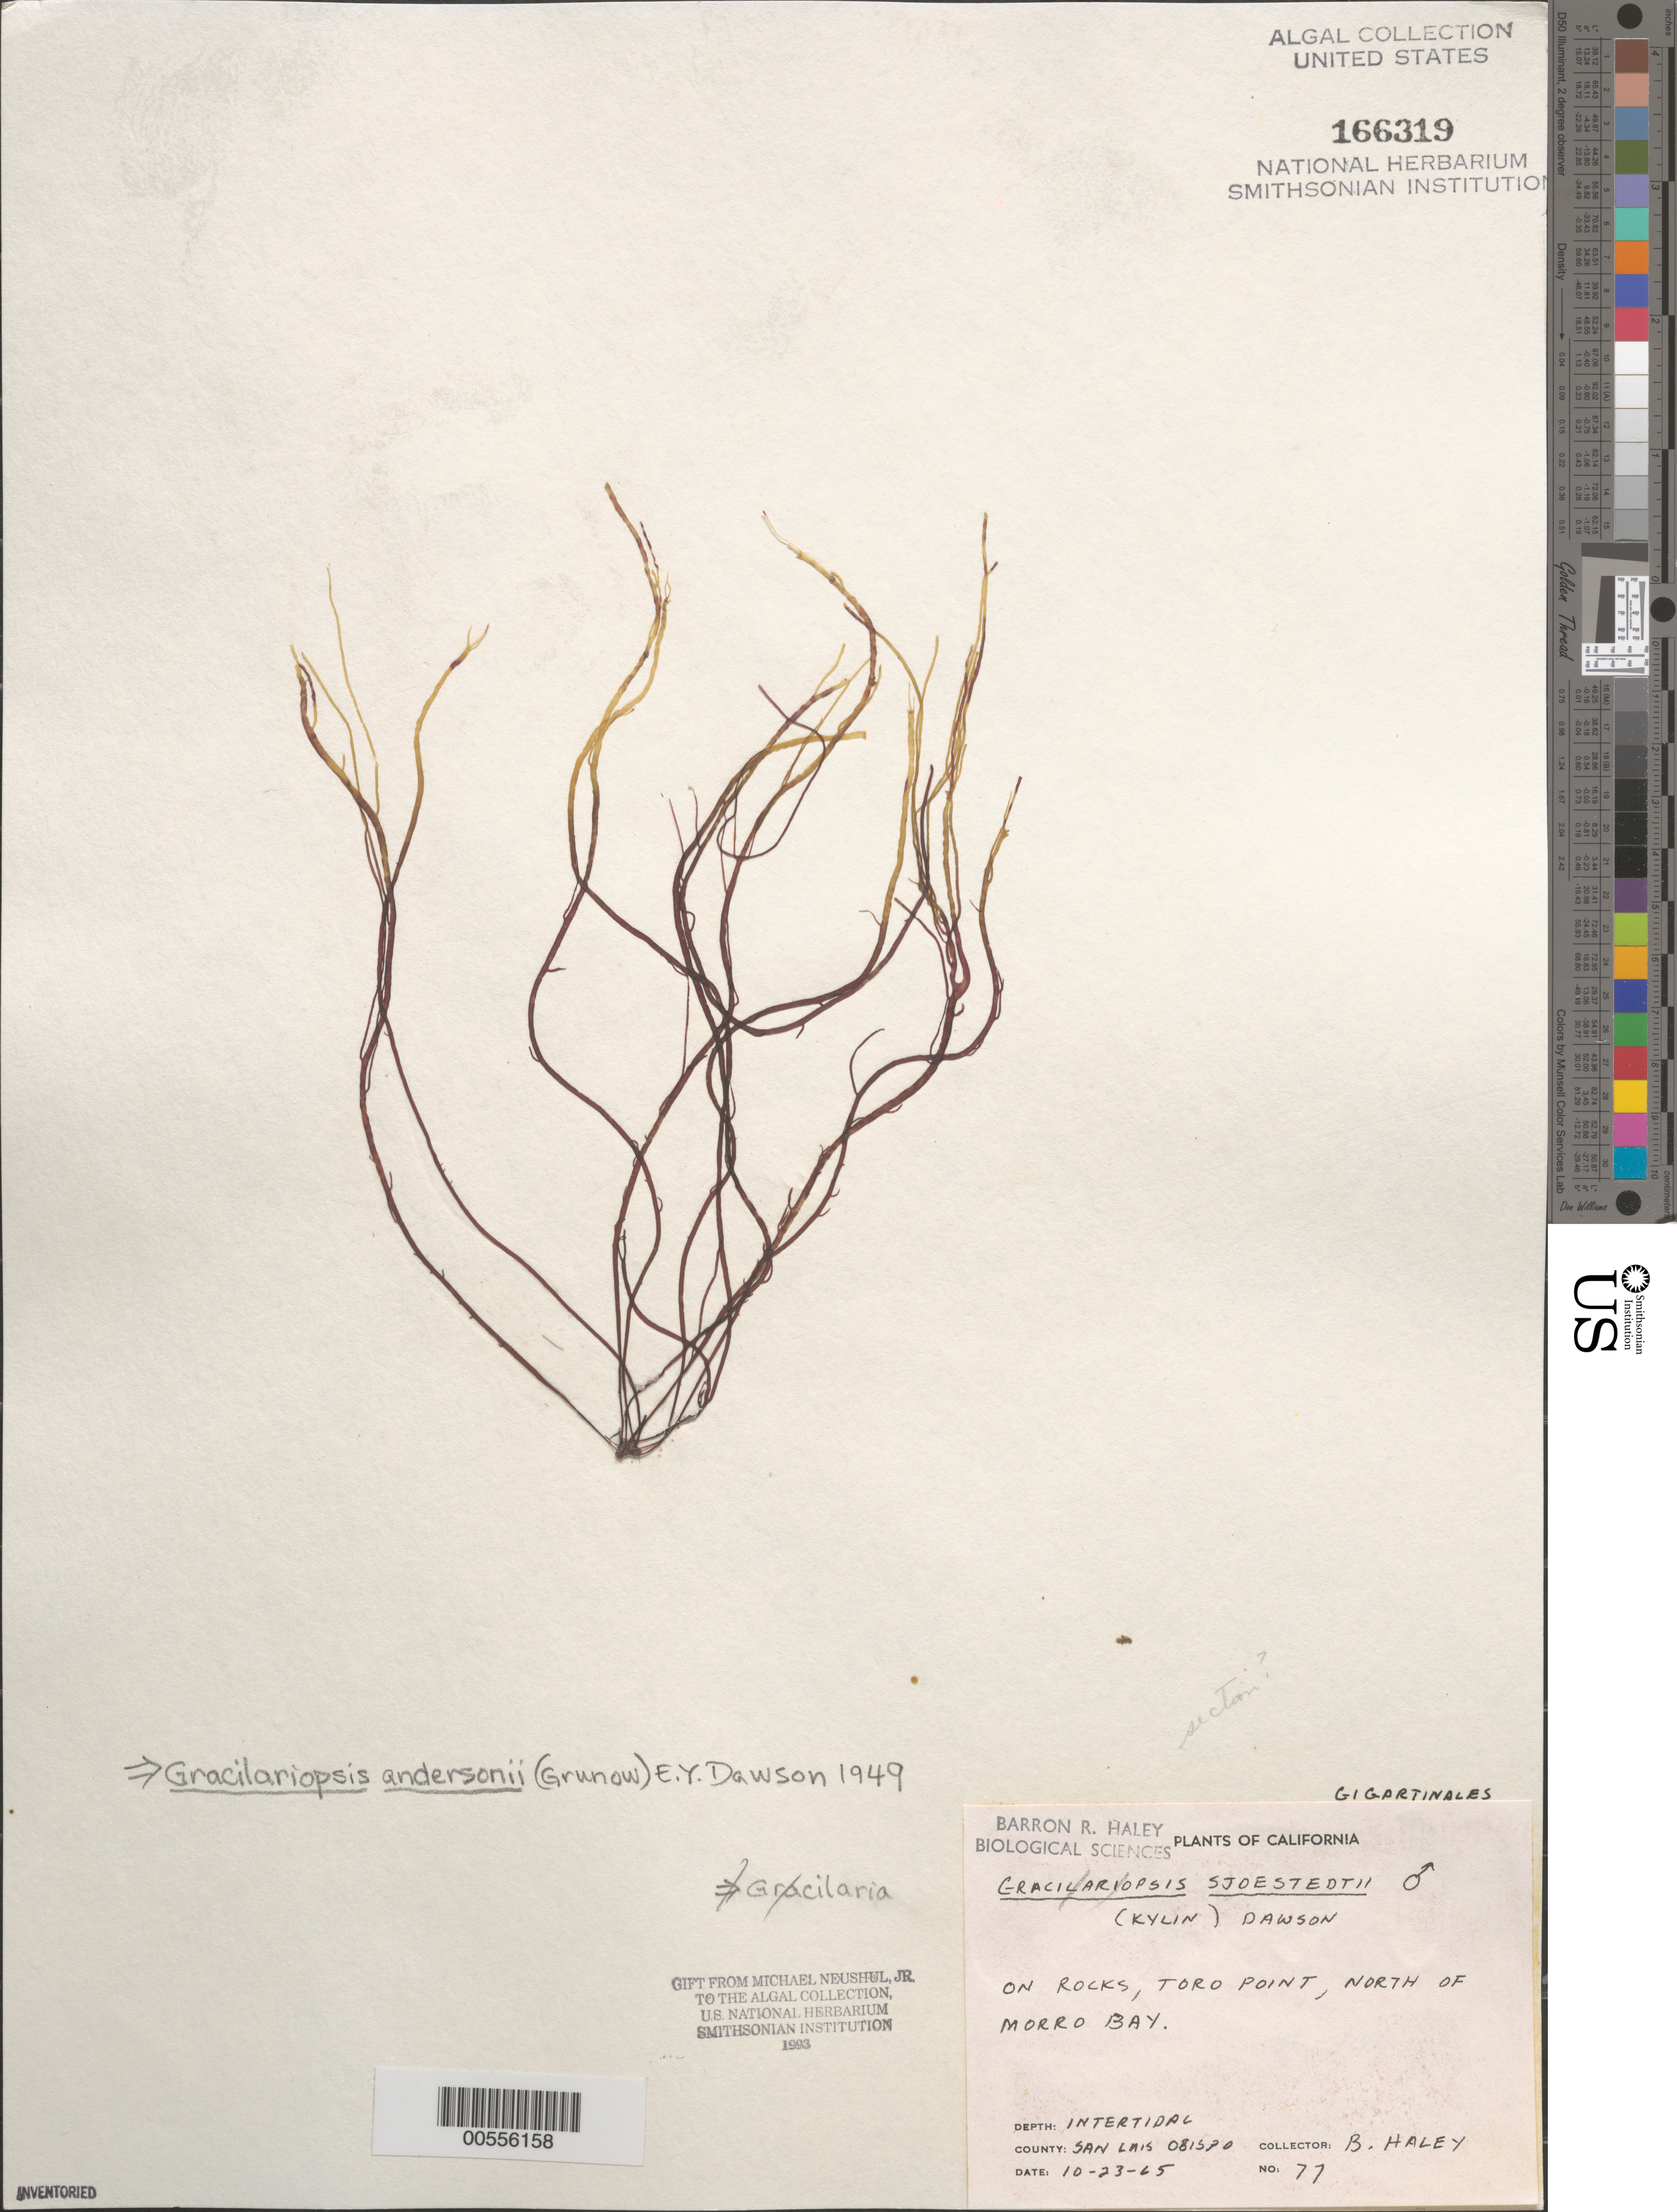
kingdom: Plantae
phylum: Rhodophyta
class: Florideophyceae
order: Gracilariales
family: Gracilariaceae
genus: Gracilariopsis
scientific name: Gracilariopsis andersonii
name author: (Grunow) E.Y. Dawson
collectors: B. Haley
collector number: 77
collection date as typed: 23 Oct 1965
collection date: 1965-10-23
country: United States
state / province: California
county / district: San Luis Obispo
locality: Toro Point, north of Morro Bay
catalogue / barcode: US 166319